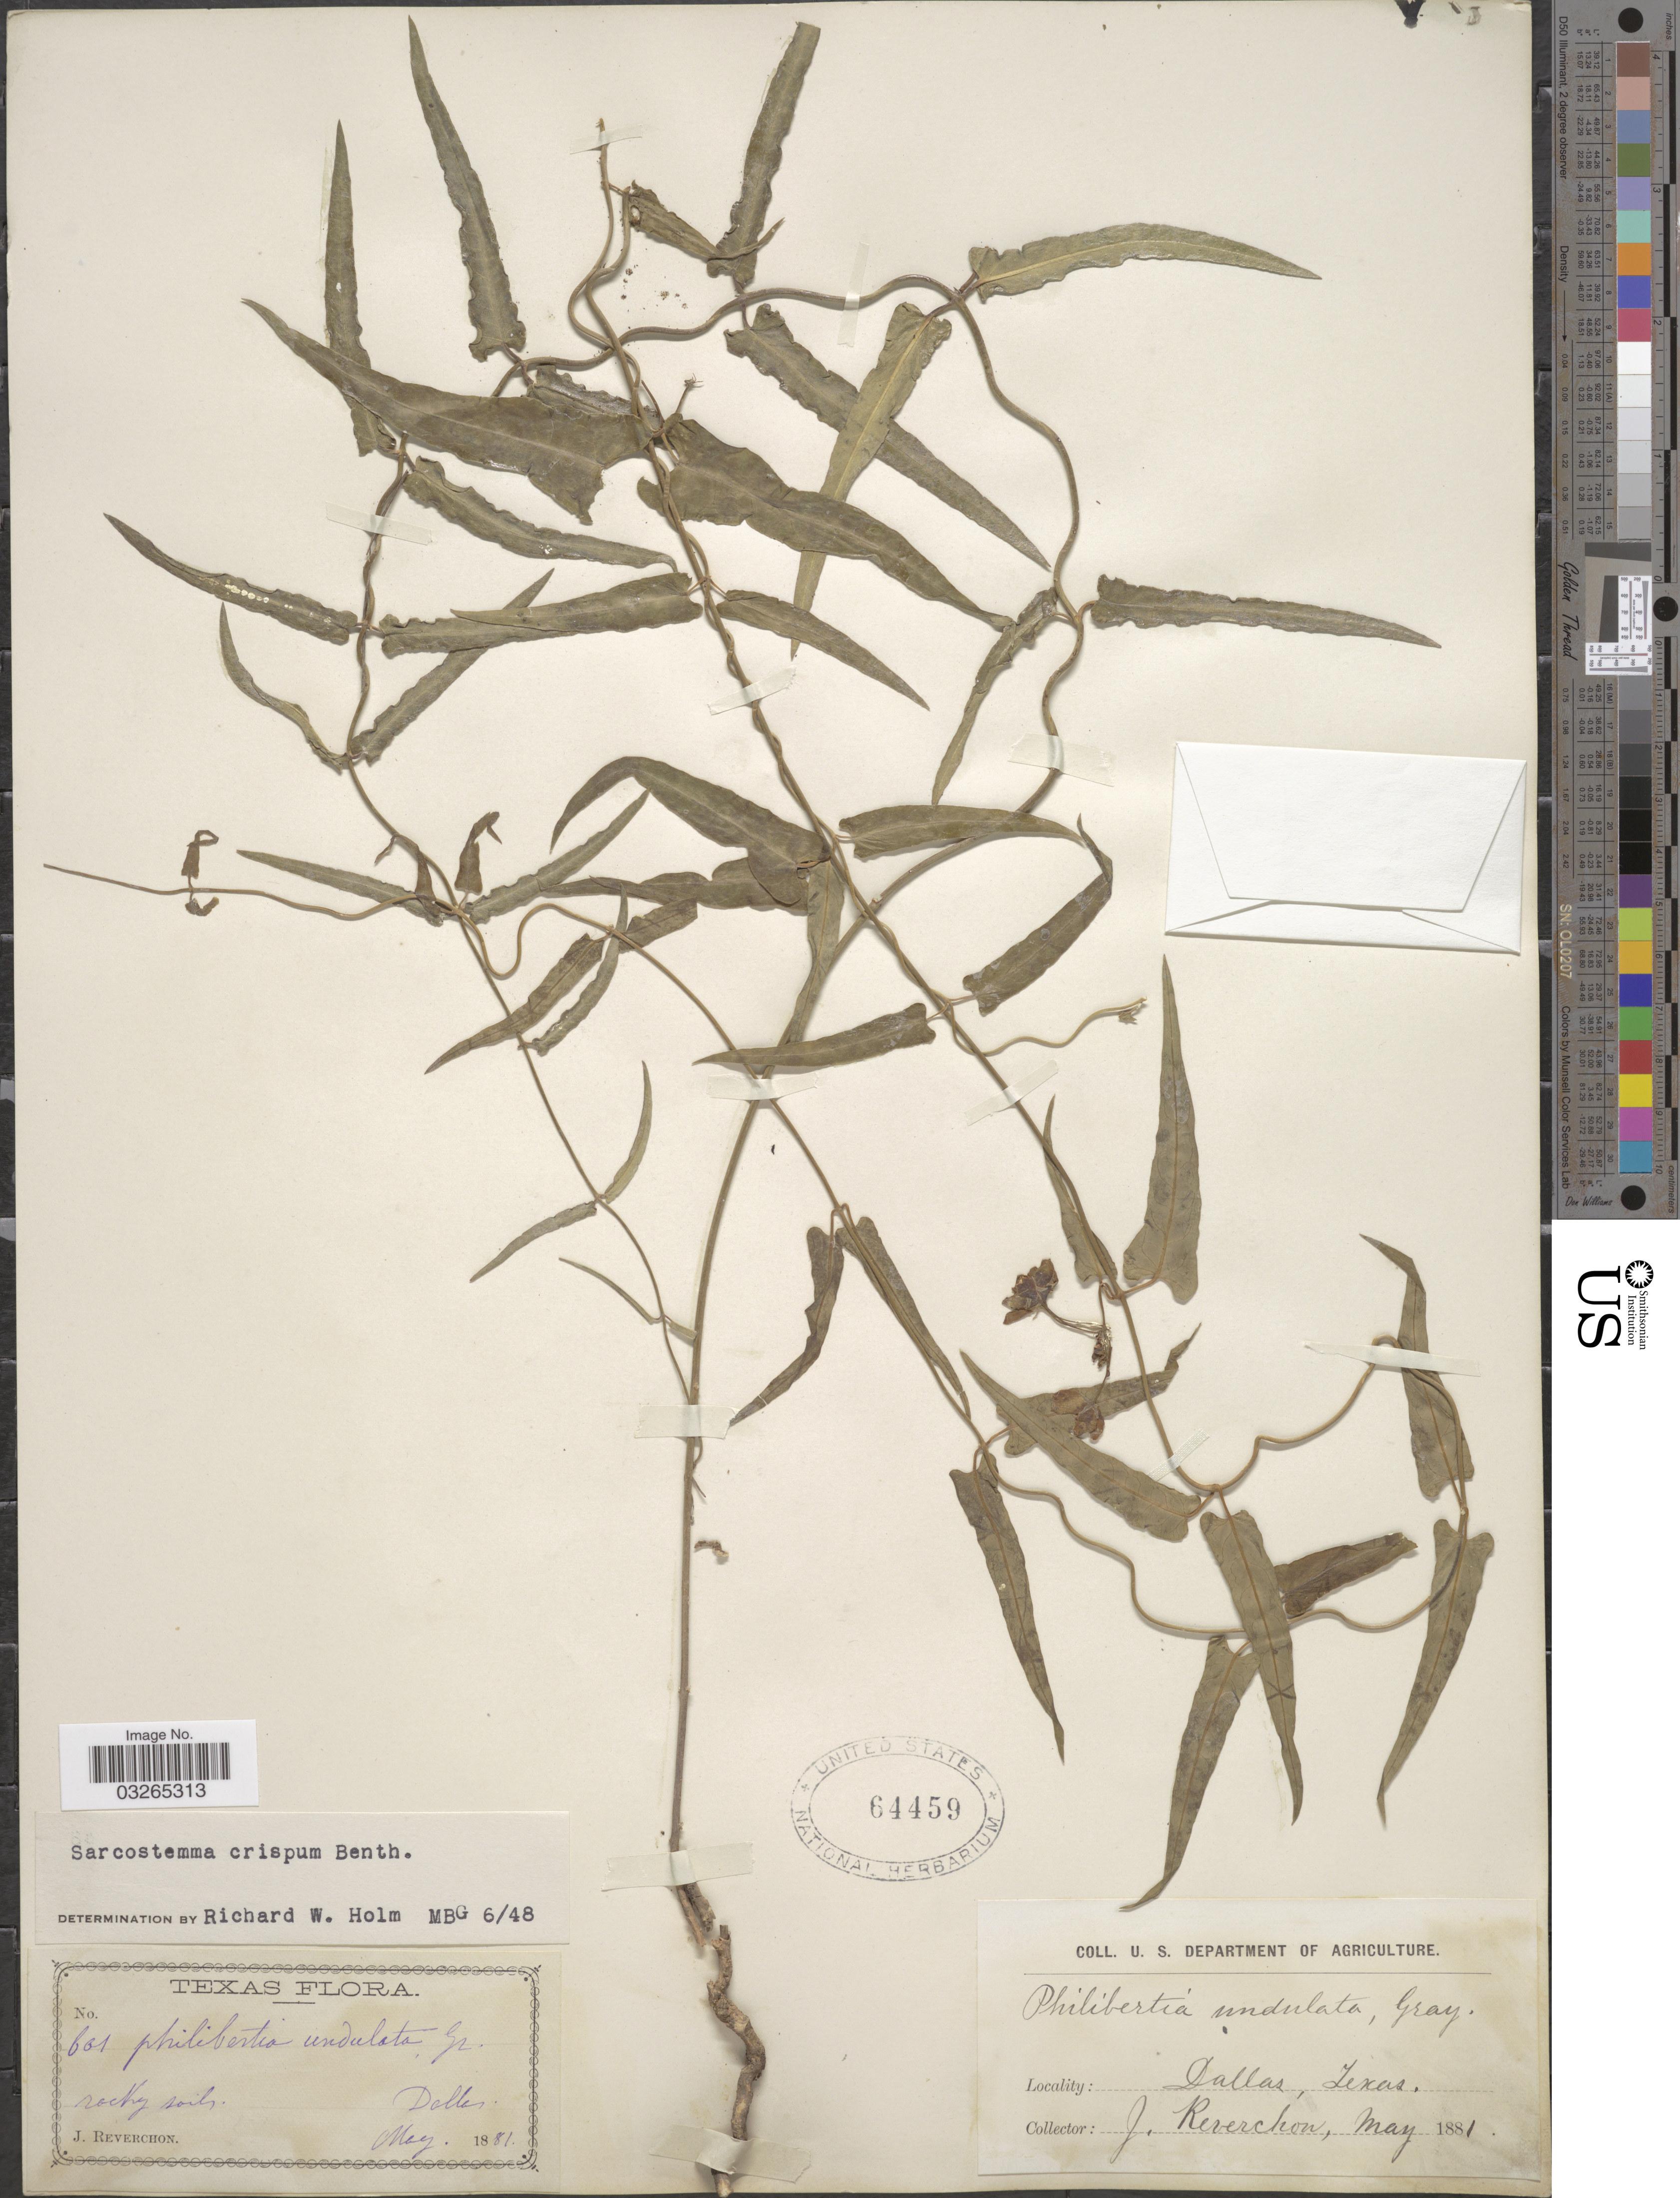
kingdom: Plantae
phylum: Tracheophyta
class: Magnoliopsida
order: Gentianales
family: Apocynaceae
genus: Sarcostemma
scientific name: Sarcostemma crispum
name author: Benth.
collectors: J. Reverchon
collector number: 601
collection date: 1881-05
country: United States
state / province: Texas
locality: Dallas.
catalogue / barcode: US 64459